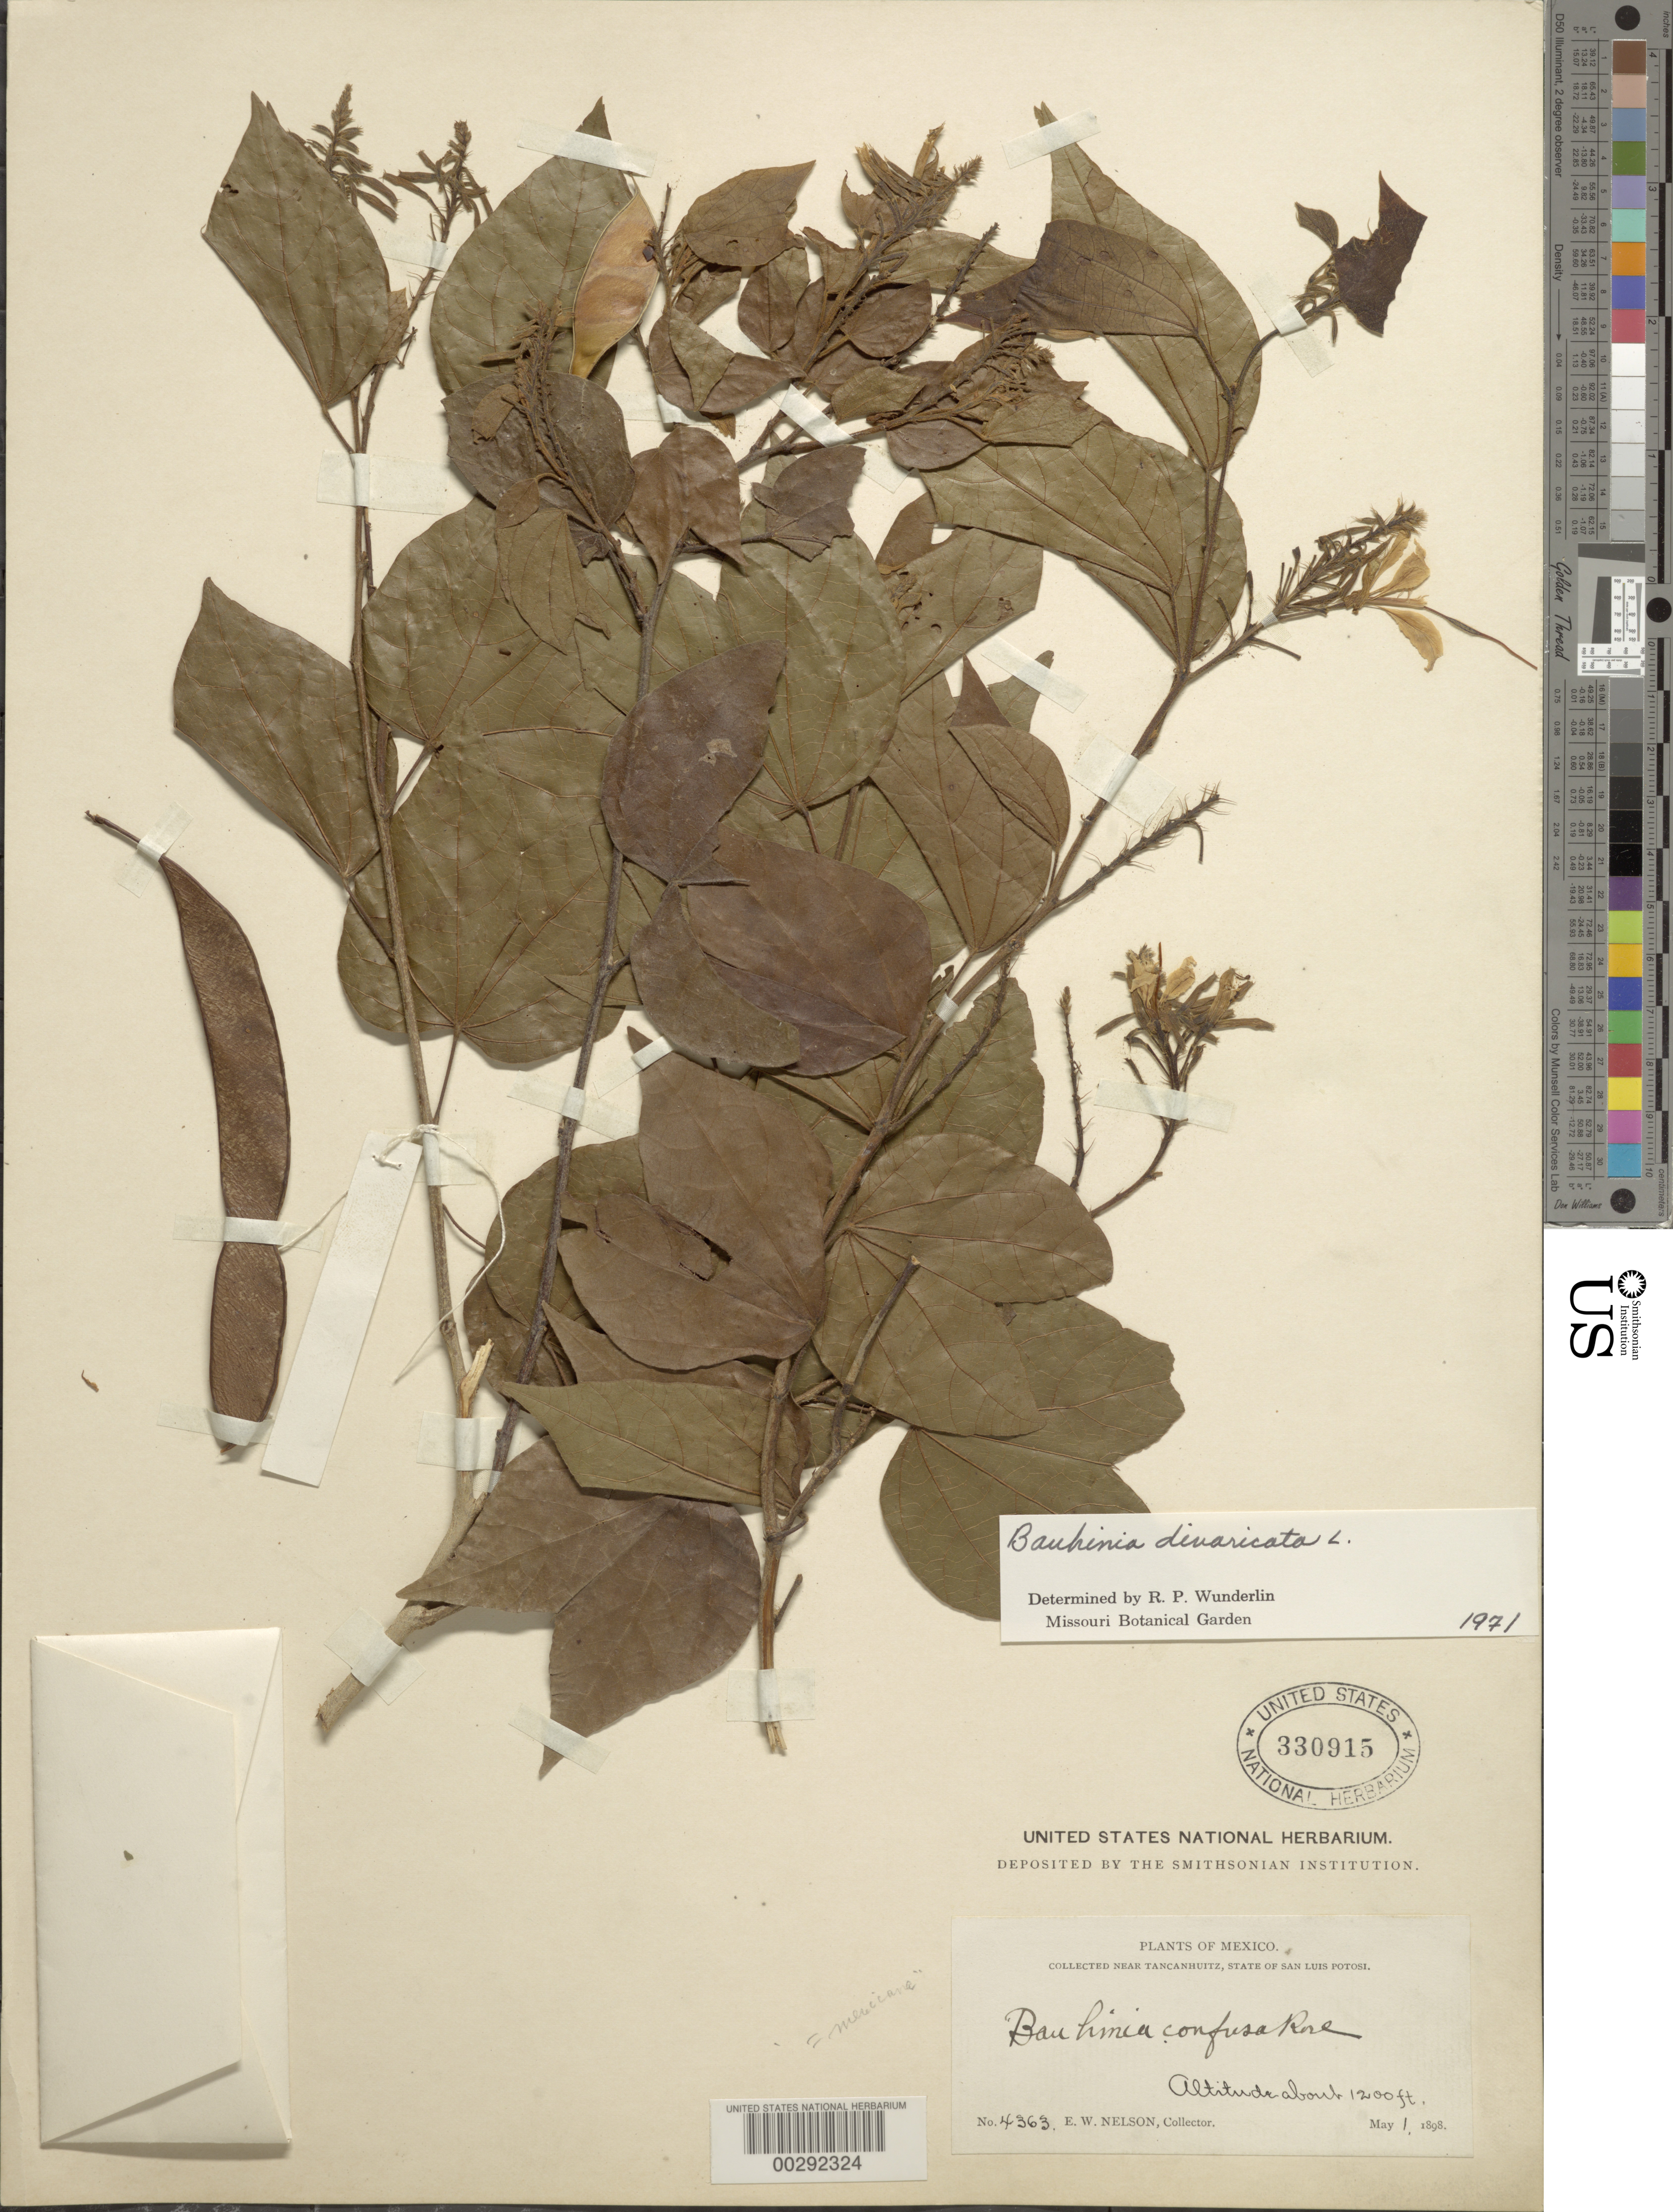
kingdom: Plantae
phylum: Tracheophyta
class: Magnoliopsida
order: Fabales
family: Fabaceae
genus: Bauhinia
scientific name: Bauhinia divaricata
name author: L.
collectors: E. W. Nelson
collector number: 4363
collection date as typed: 01 May 1898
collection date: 1898-05-01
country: Mexico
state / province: San Luis Potosí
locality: Near tancanhuitz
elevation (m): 366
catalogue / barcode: US 330915